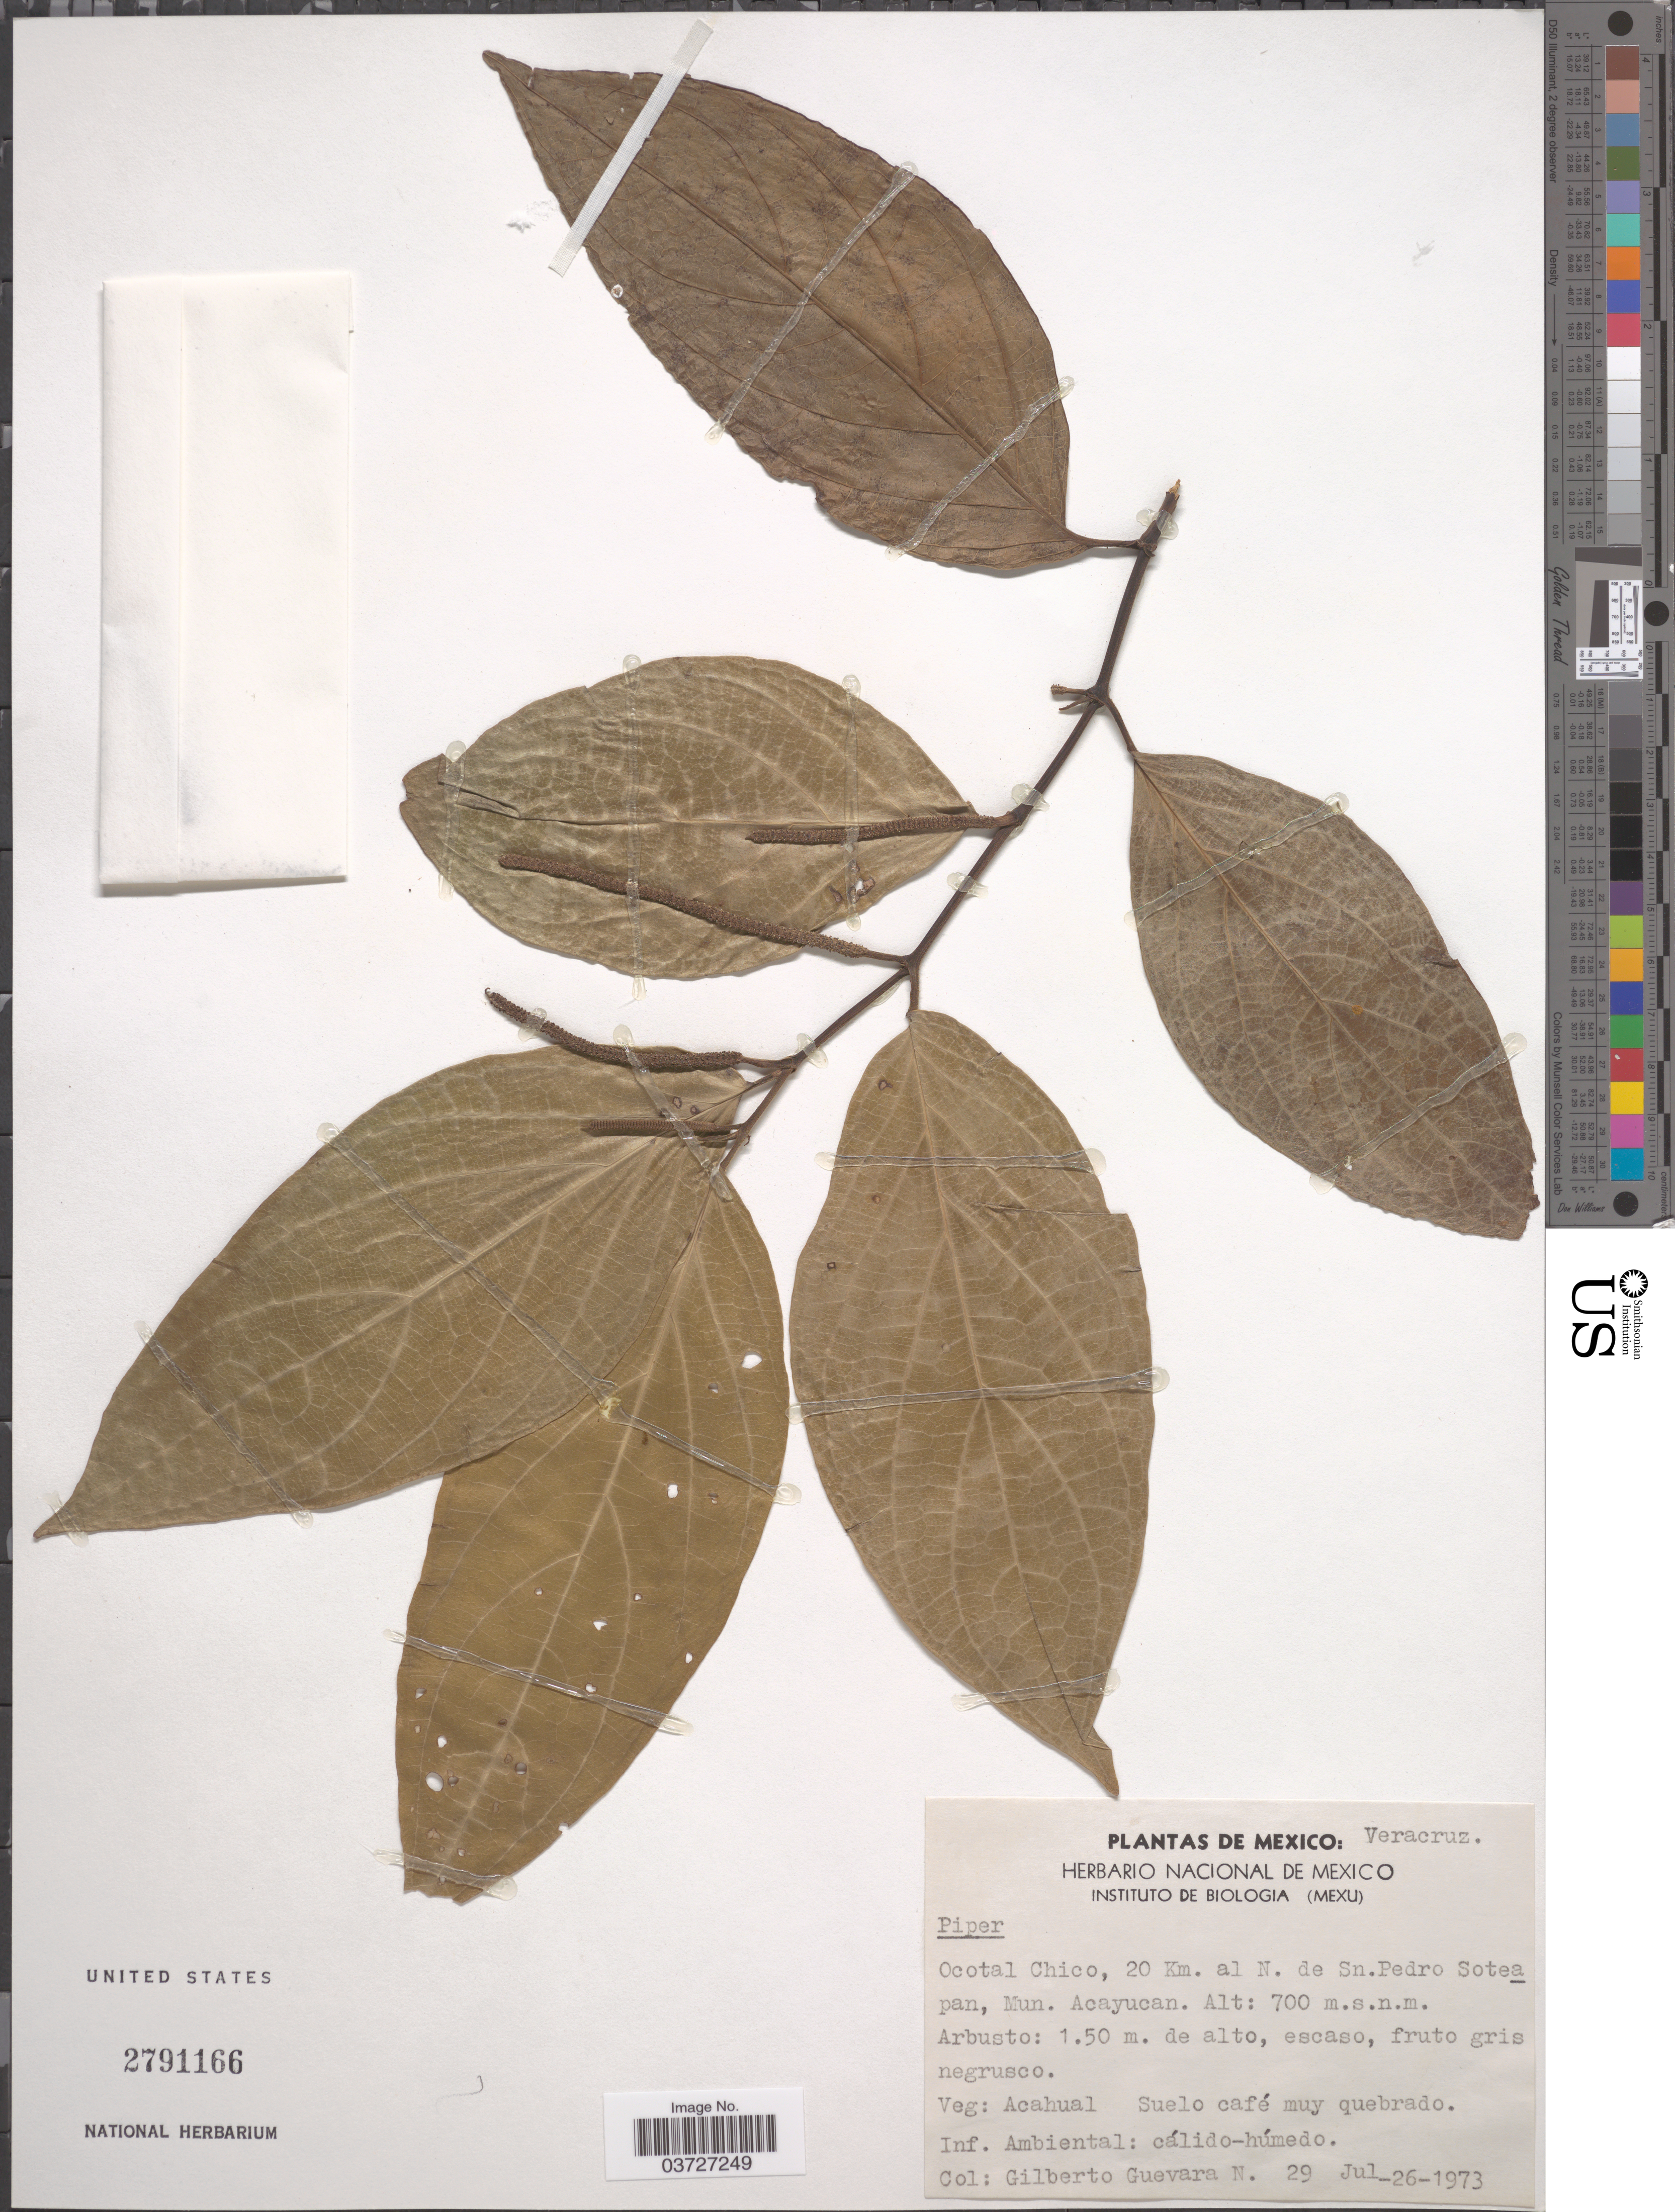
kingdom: Plantae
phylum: Tracheophyta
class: Magnoliopsida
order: Piperales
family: Piperaceae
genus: Piper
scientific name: Piper sp.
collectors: G. Guevara N.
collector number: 29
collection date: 1973-07-26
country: Mexico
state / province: Veracruz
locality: Veracruz. Ocotal Chico, 20 Km. al N. de Sn. Pedro Soteapan, Mun. Acayucan.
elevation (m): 700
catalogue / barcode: US 2791166